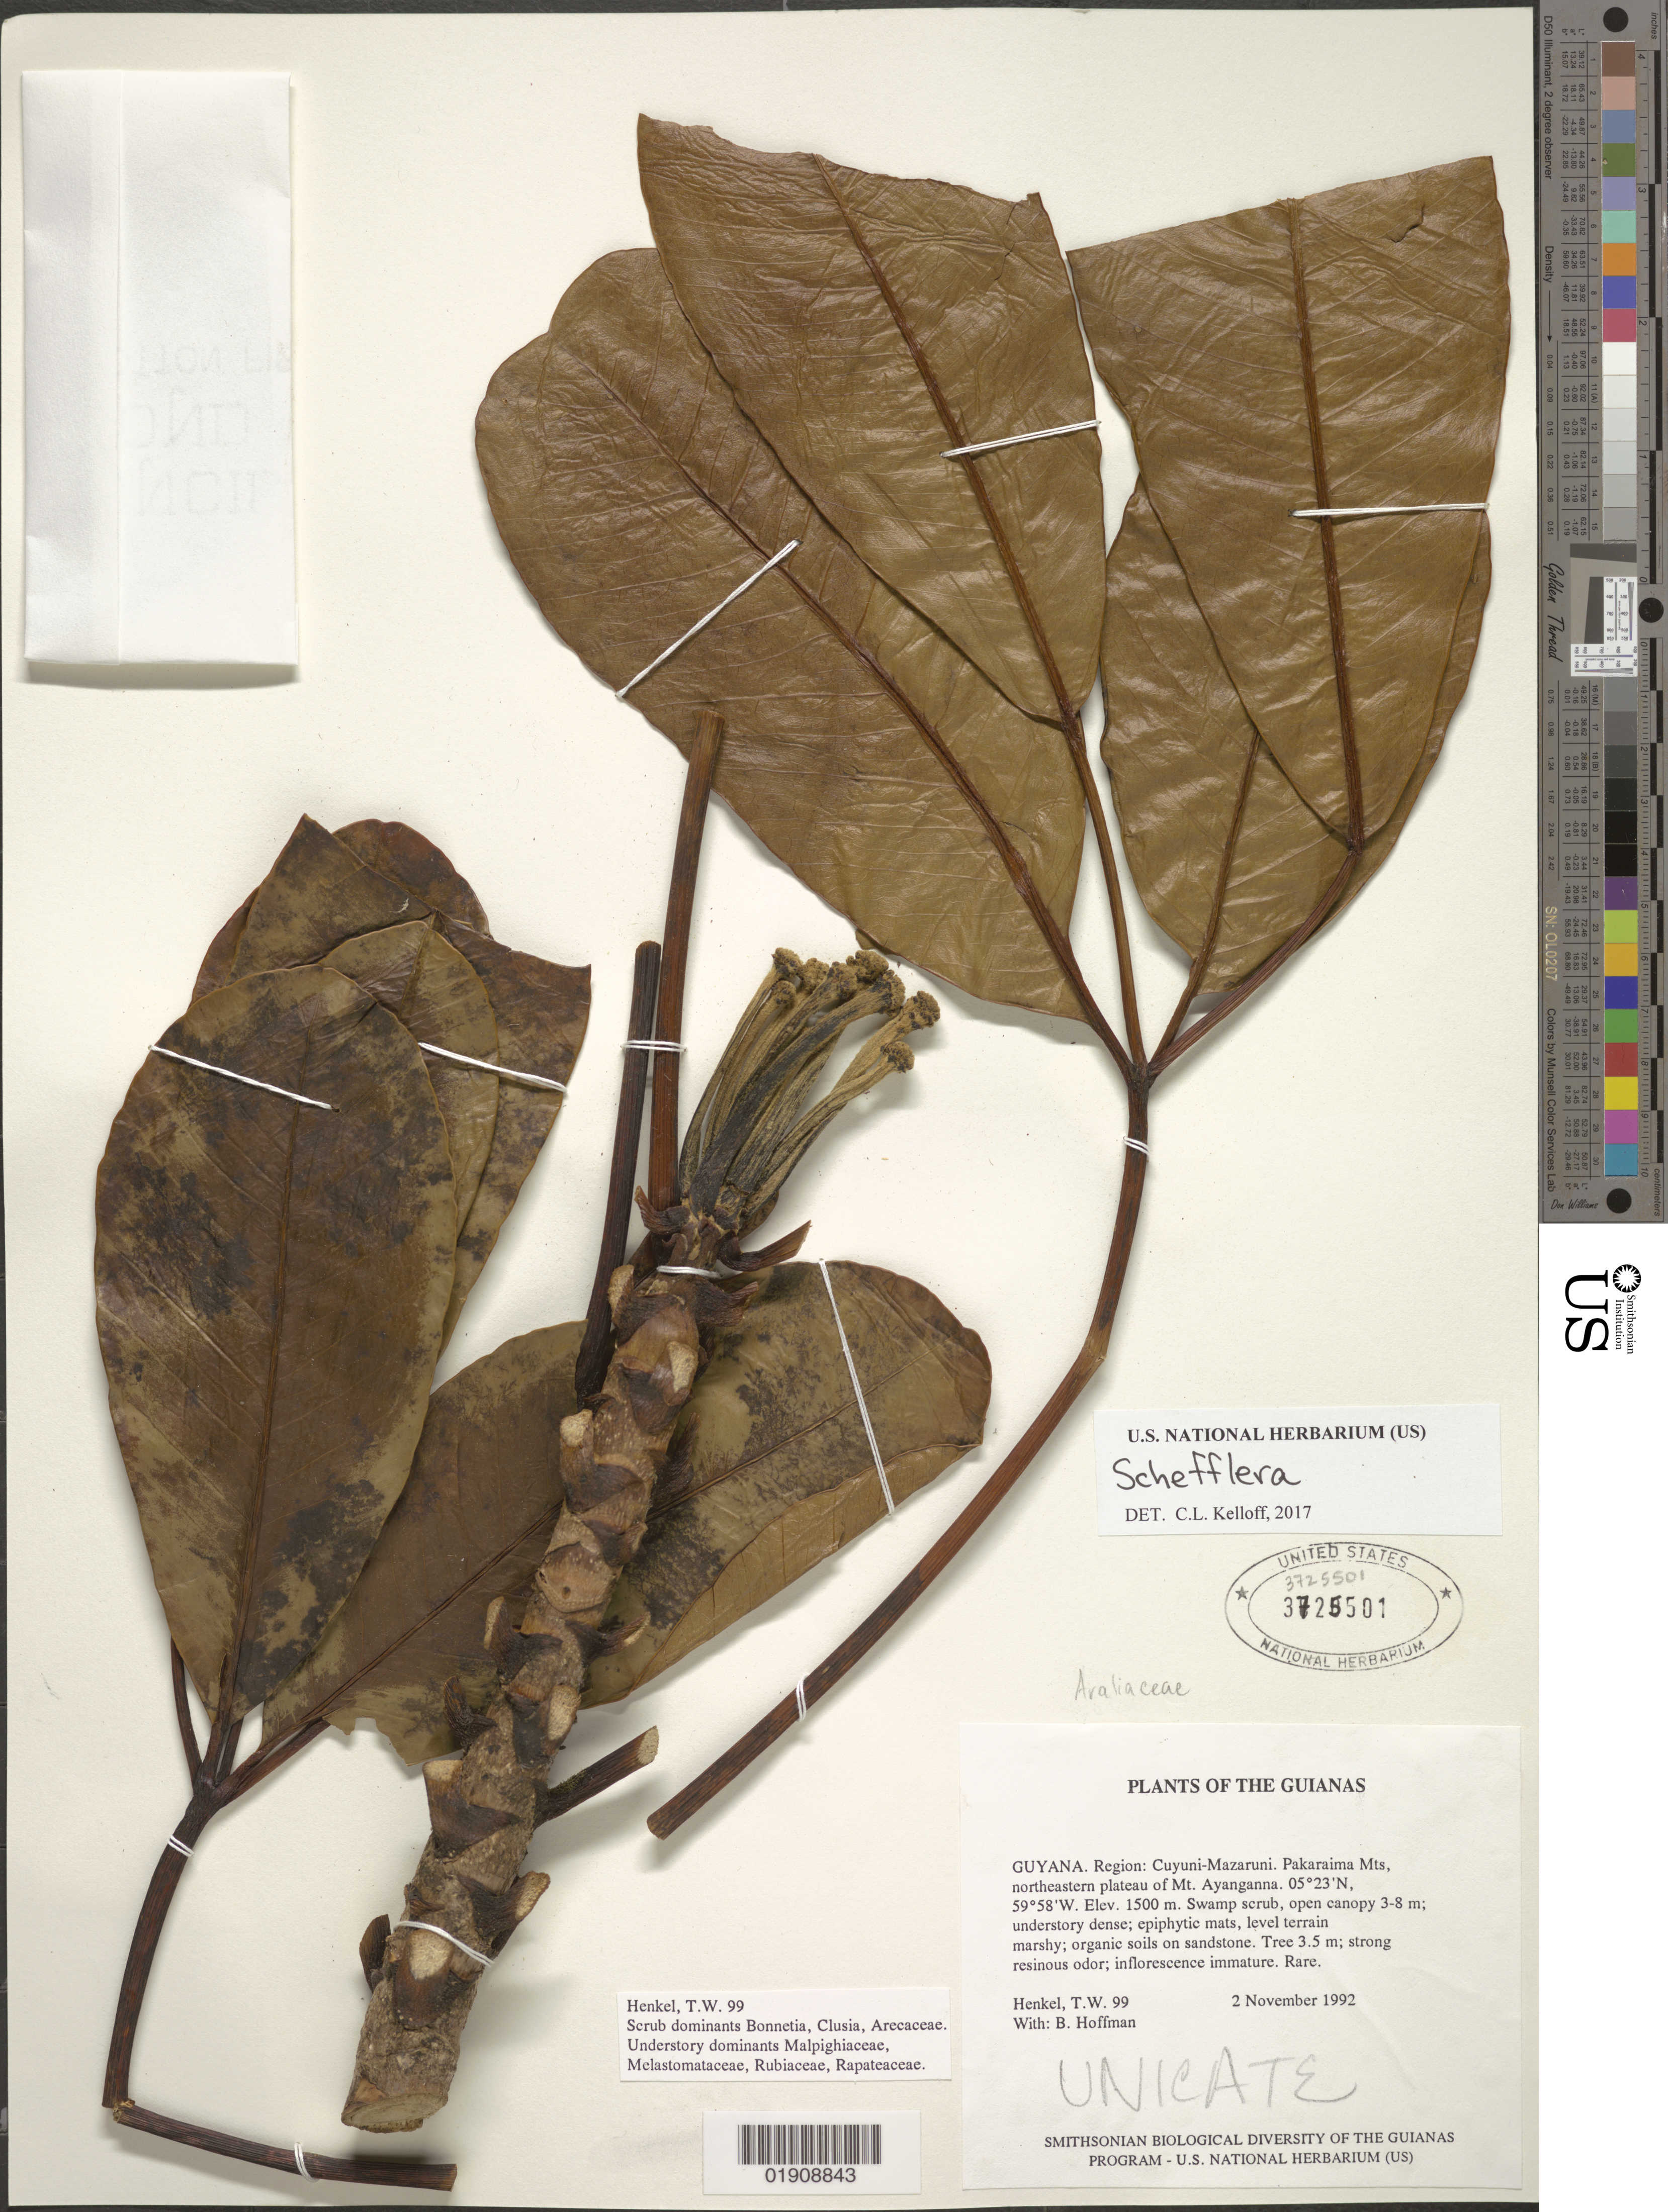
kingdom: Plantae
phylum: Tracheophyta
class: Magnoliopsida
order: Apiales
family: Araliaceae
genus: Schefflera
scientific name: Schefflera sp.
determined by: Kelloff, Carol L., (US), Smithsonian Institution - National Museum of Natural History (UNITED STATES)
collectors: T. Henkel & B. Hoffman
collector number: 99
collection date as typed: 2 November 1992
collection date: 1992-11-02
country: Guyana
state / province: Cuyuni-Mazaruni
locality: Pakaraima Mts, NE plateau of Mt. Ayanganna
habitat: Swamp scrub; open canopy 3-8 m; understory dense; epiphytic mats; level terrain, standing water, organic soils on sandstone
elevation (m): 1500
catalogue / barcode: US 3725501